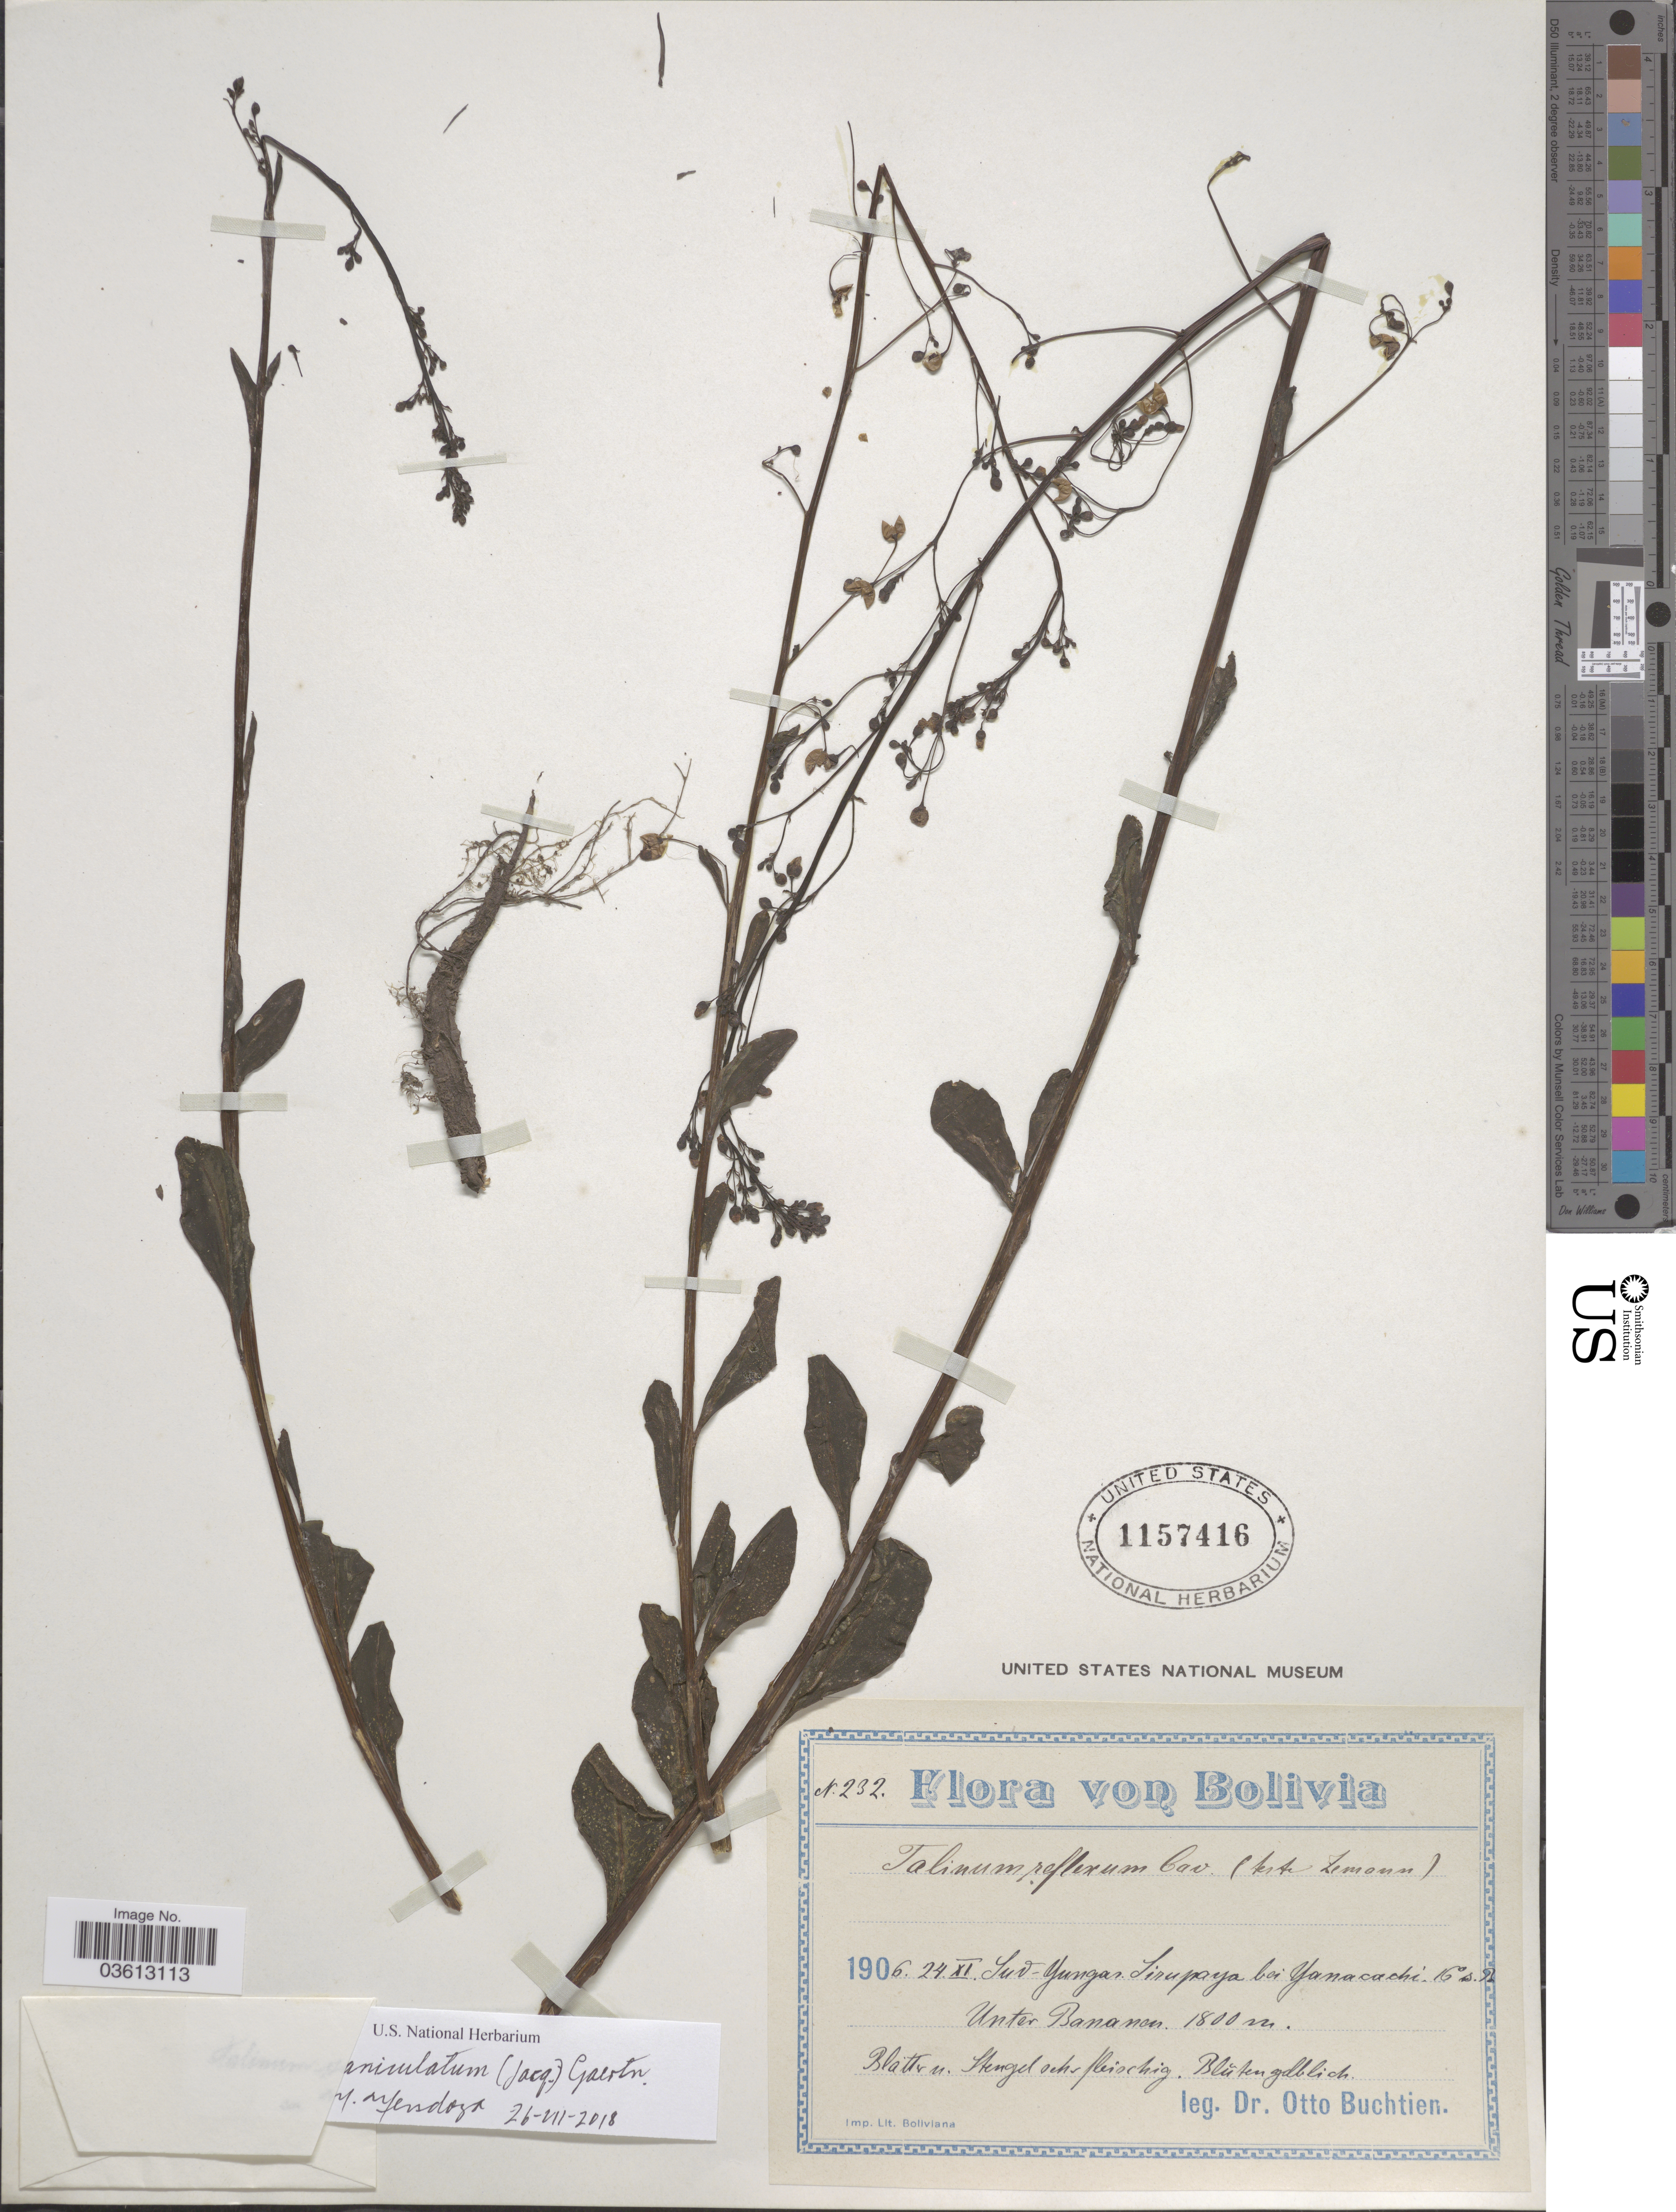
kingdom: Plantae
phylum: Tracheophyta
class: Magnoliopsida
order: Caryophyllales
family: Talinaceae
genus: Talinum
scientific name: Talinum paniculatum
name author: (Jacq.) Gaertn.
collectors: O. Buchtien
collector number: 232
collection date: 1906-11-24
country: Bolivia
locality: Sud-Yungas. Sirupaya bei Yanacachi. 16° s. Br. Unter Bananen.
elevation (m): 1800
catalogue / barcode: US 1157416